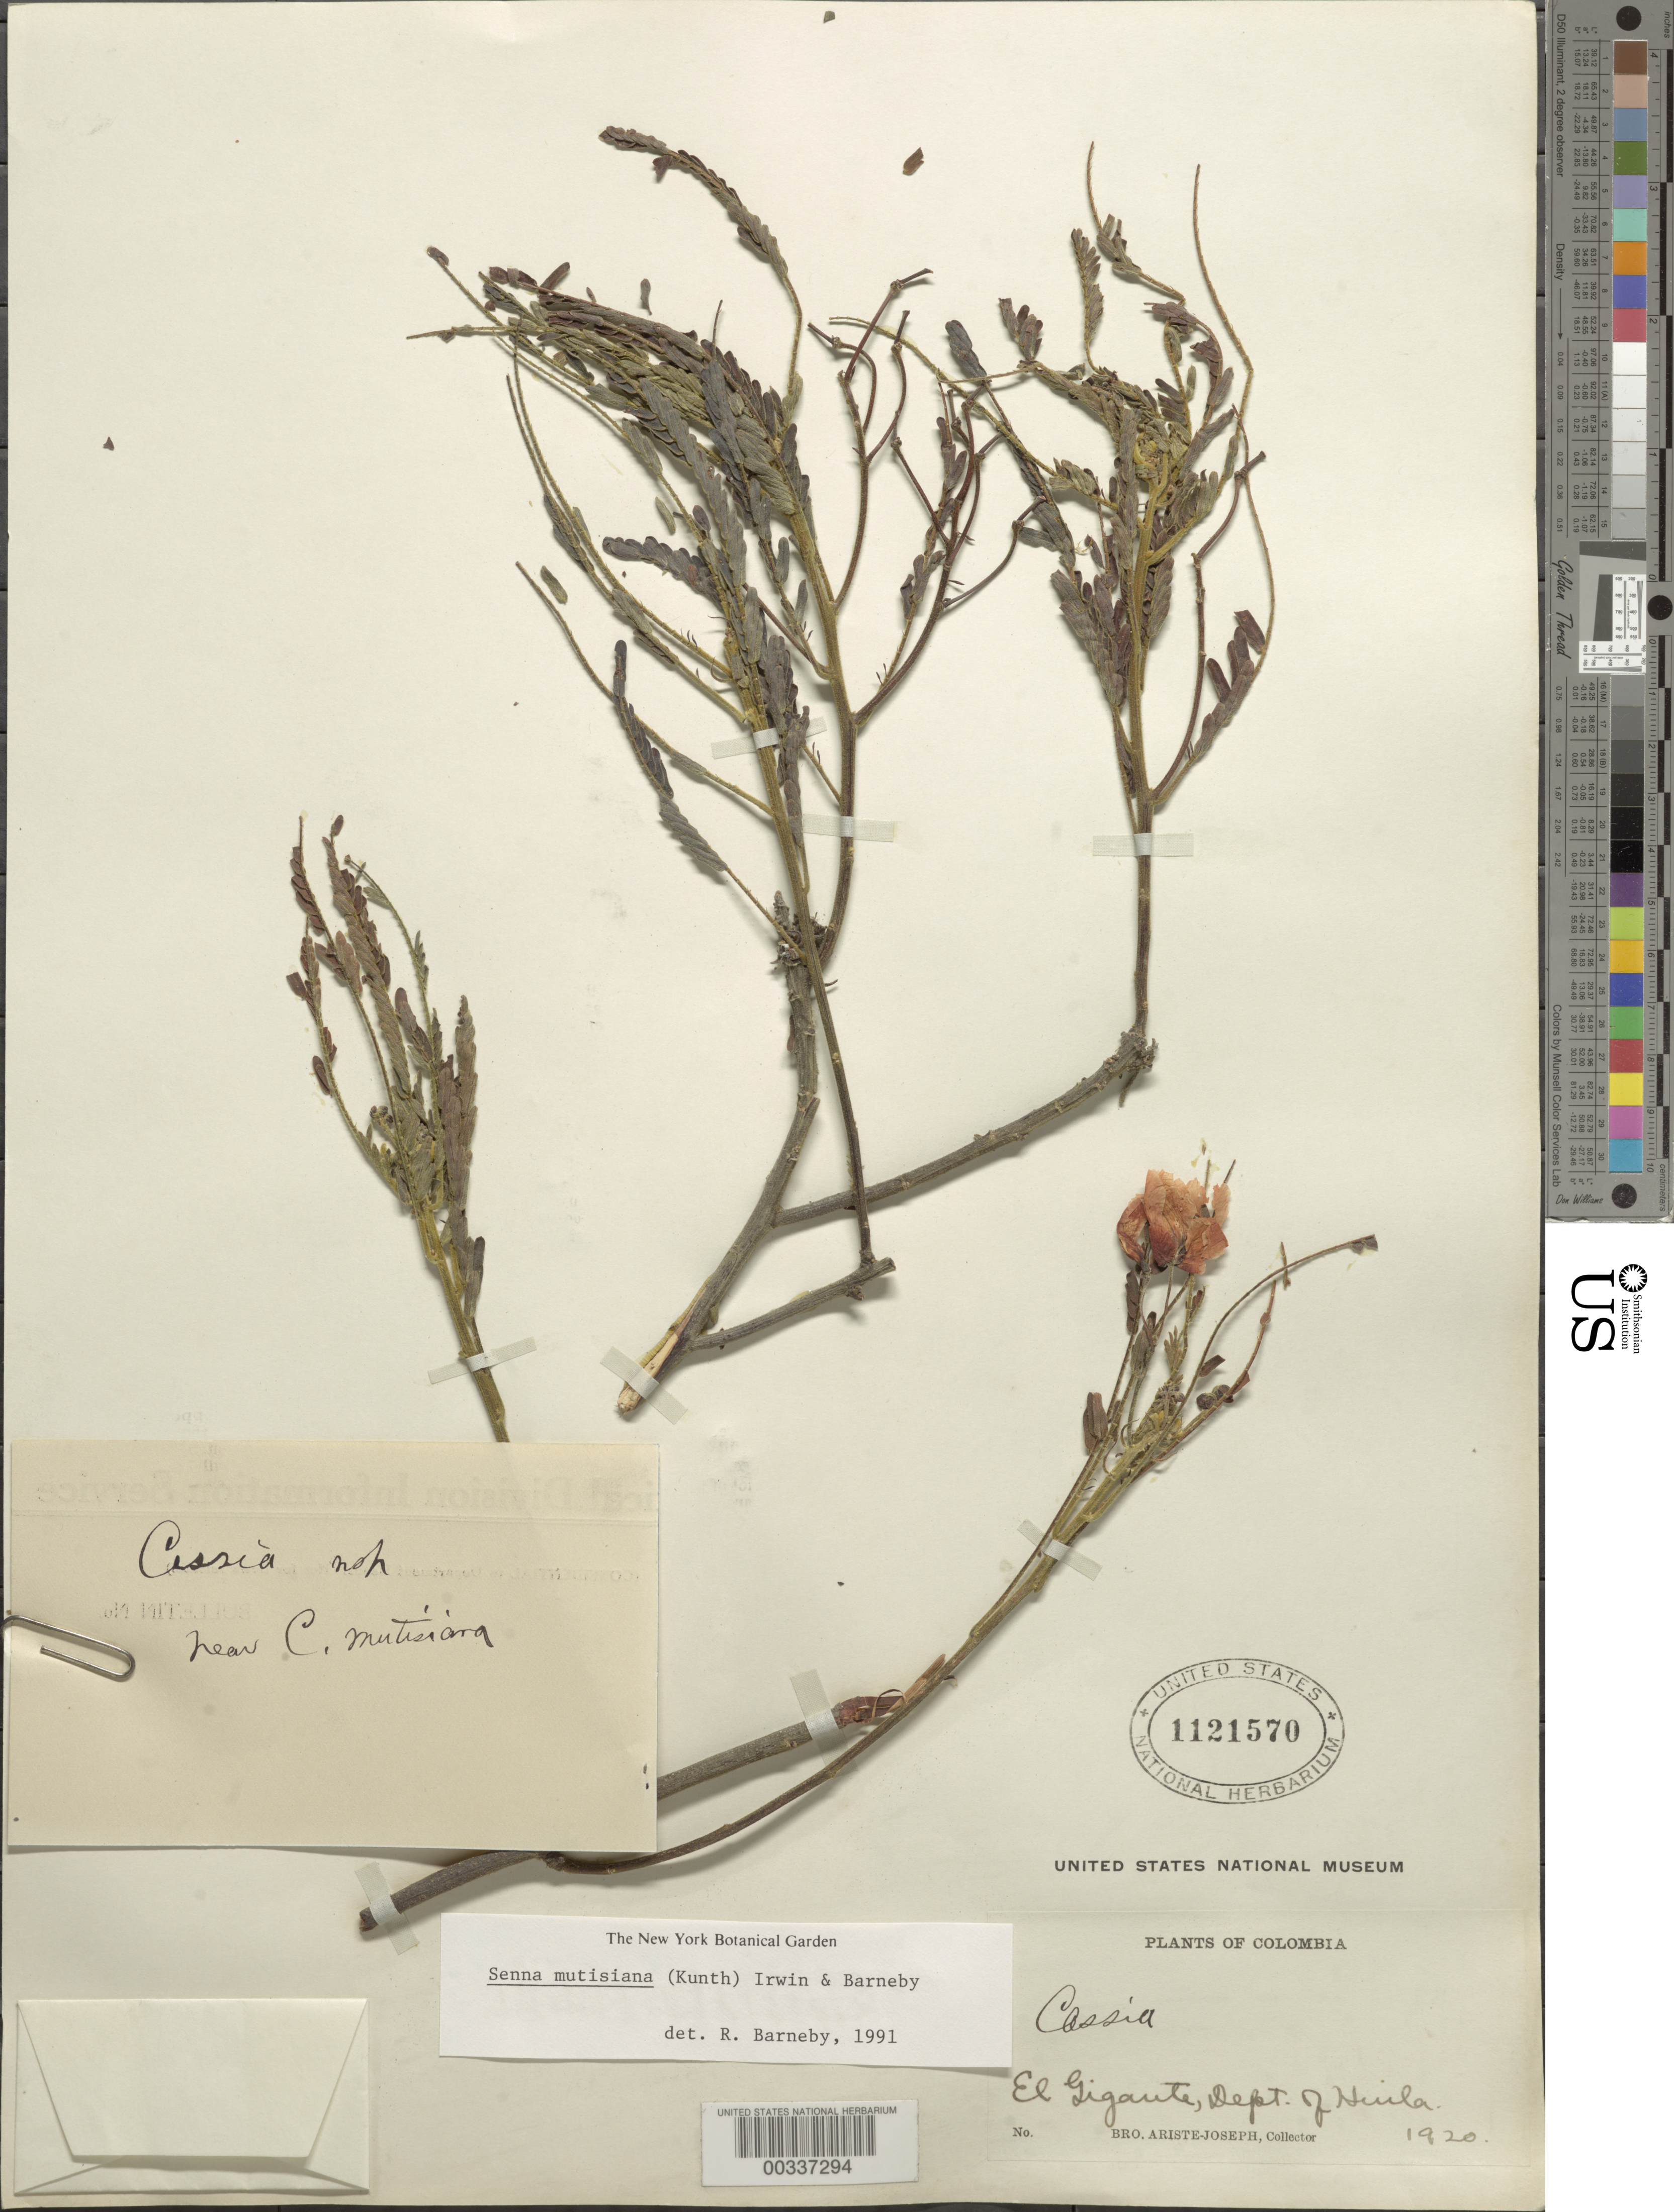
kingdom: Plantae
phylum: Tracheophyta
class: Magnoliopsida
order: Fabales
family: Fabaceae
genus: Senna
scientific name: Senna mutisiana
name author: (Kunth) H.S. Irwin & Barneby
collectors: Bro. Ariste-Joseph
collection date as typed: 1920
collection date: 1920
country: Colombia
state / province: Huila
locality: El Gigante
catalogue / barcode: US 1121570